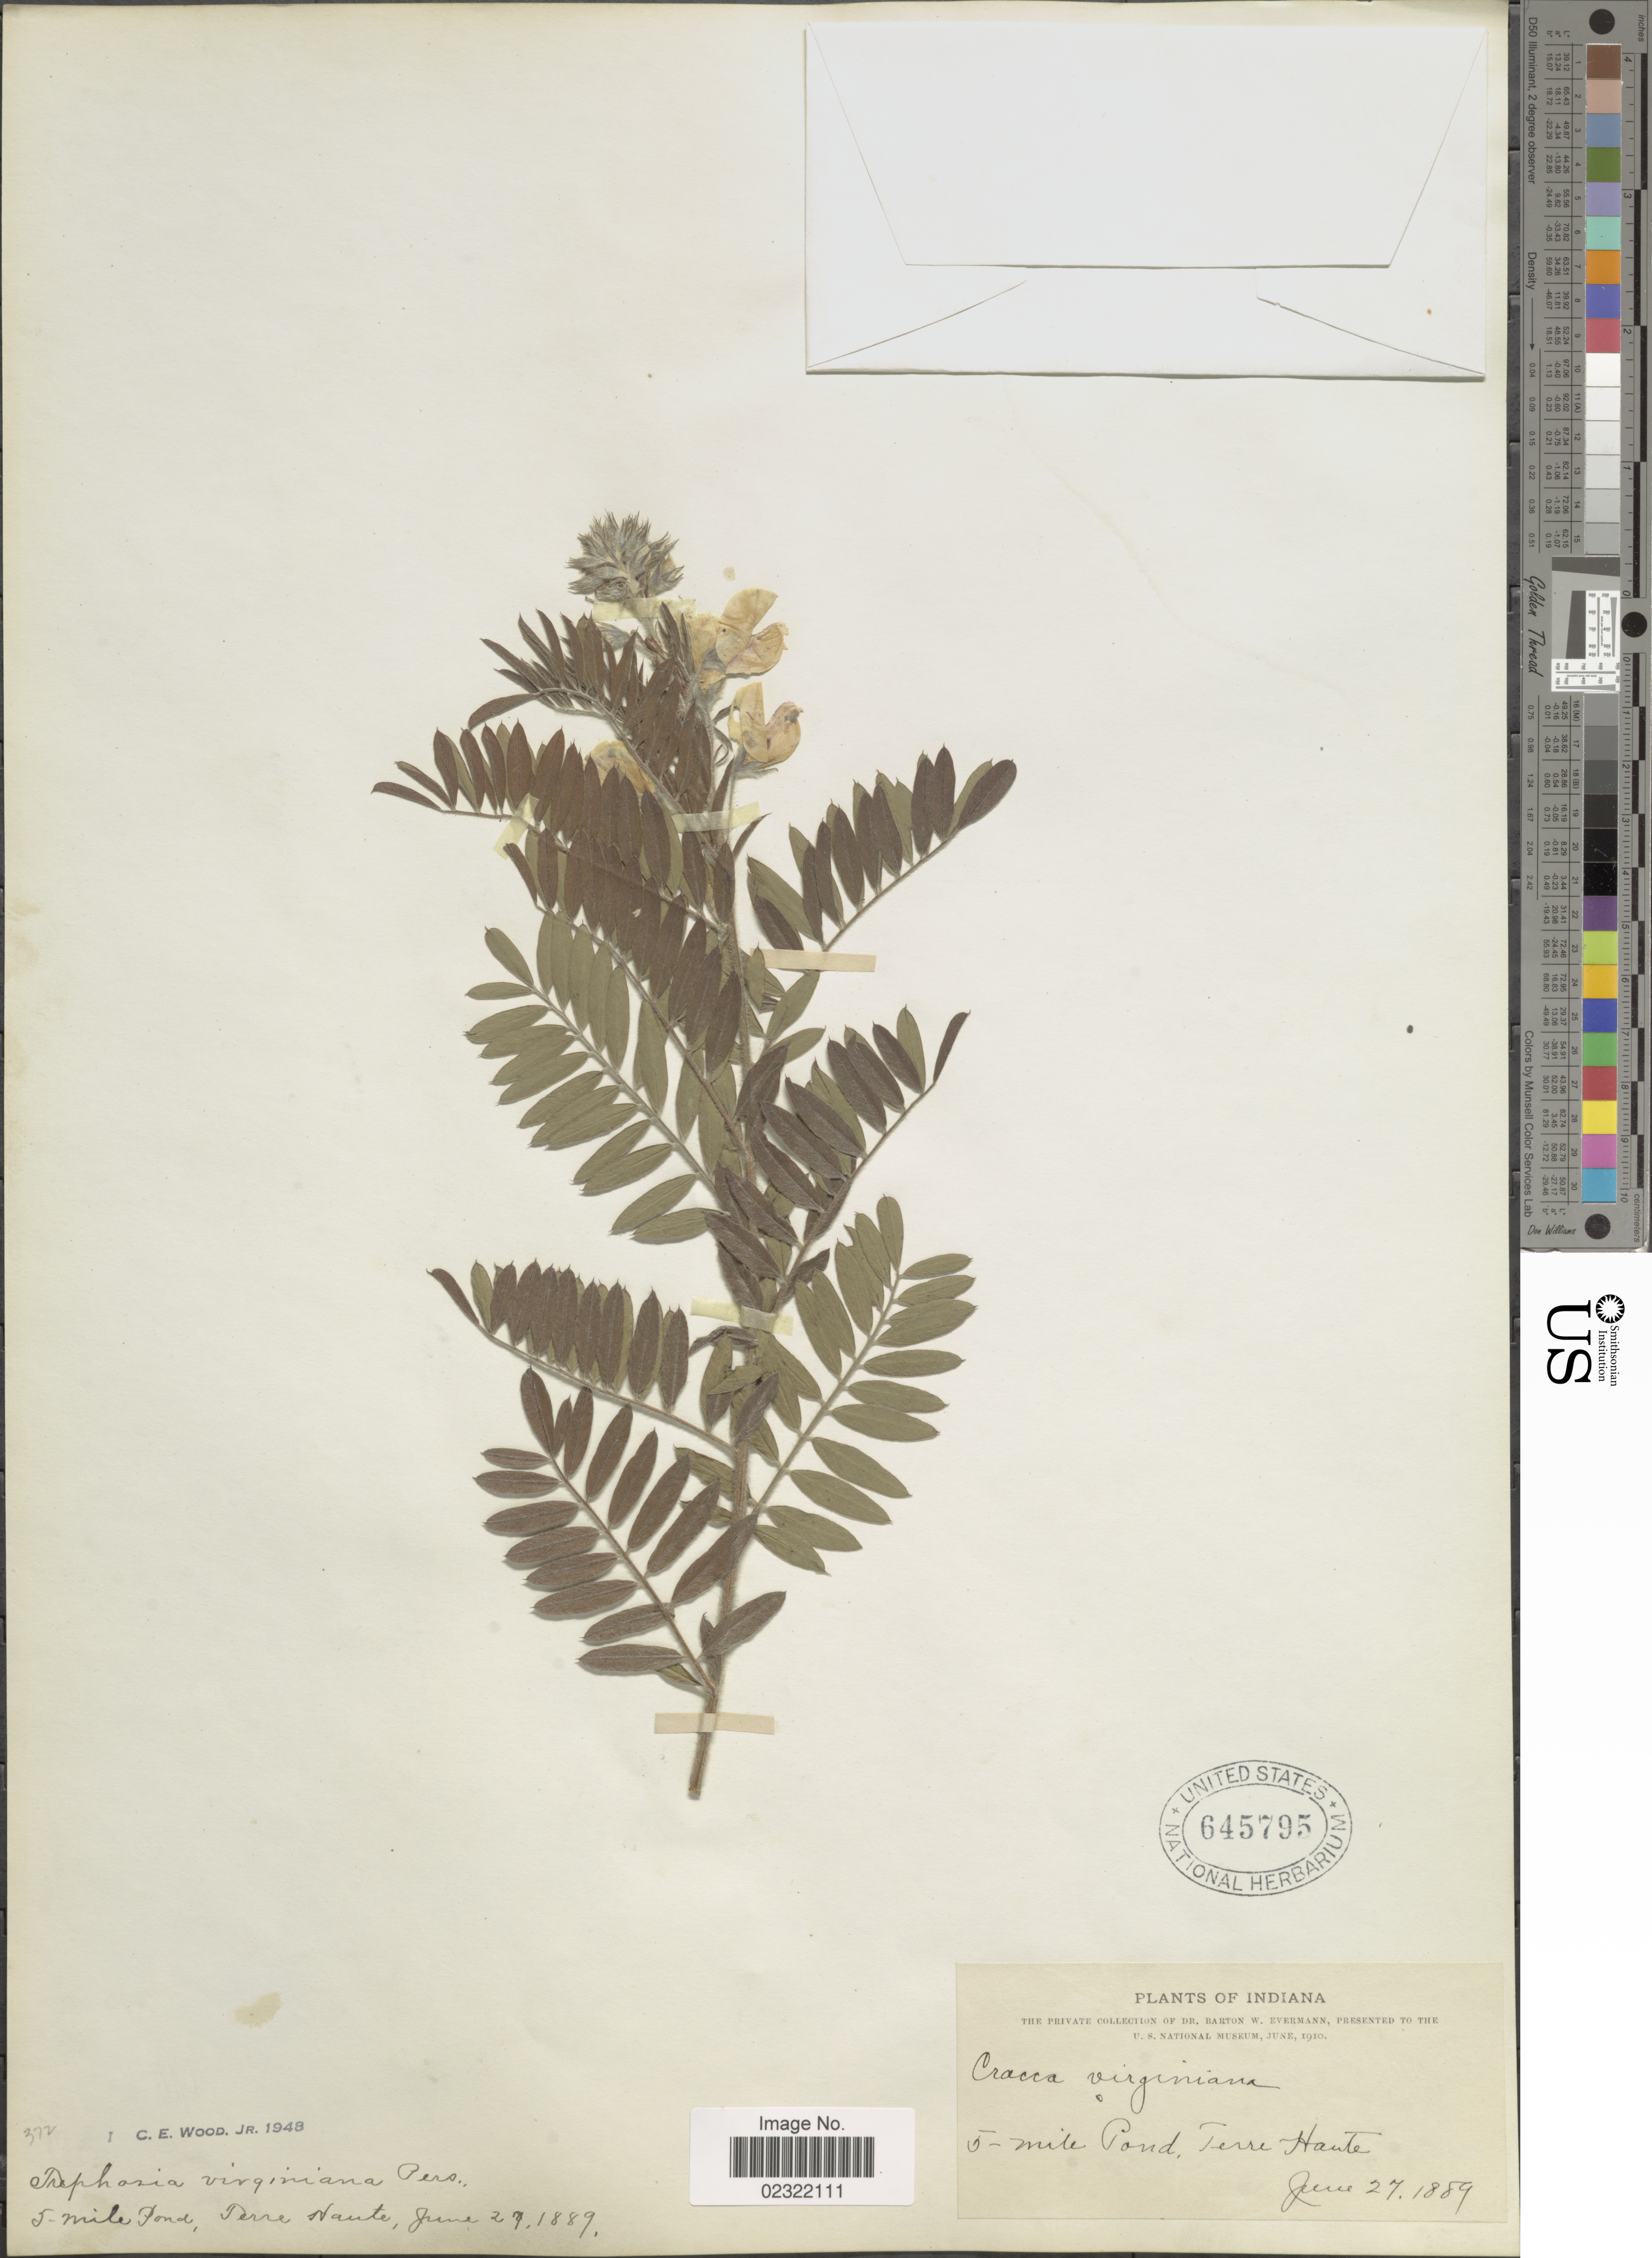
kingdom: Plantae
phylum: Tracheophyta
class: Magnoliopsida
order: Fabales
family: Fabaceae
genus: Tephrosia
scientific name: Tephrosia virginiana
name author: (L.) Pers.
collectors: B. W. Evermann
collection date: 1889-06-27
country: United States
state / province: Indiana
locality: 5-mile Pond, Terre-Haute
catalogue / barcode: US 645795